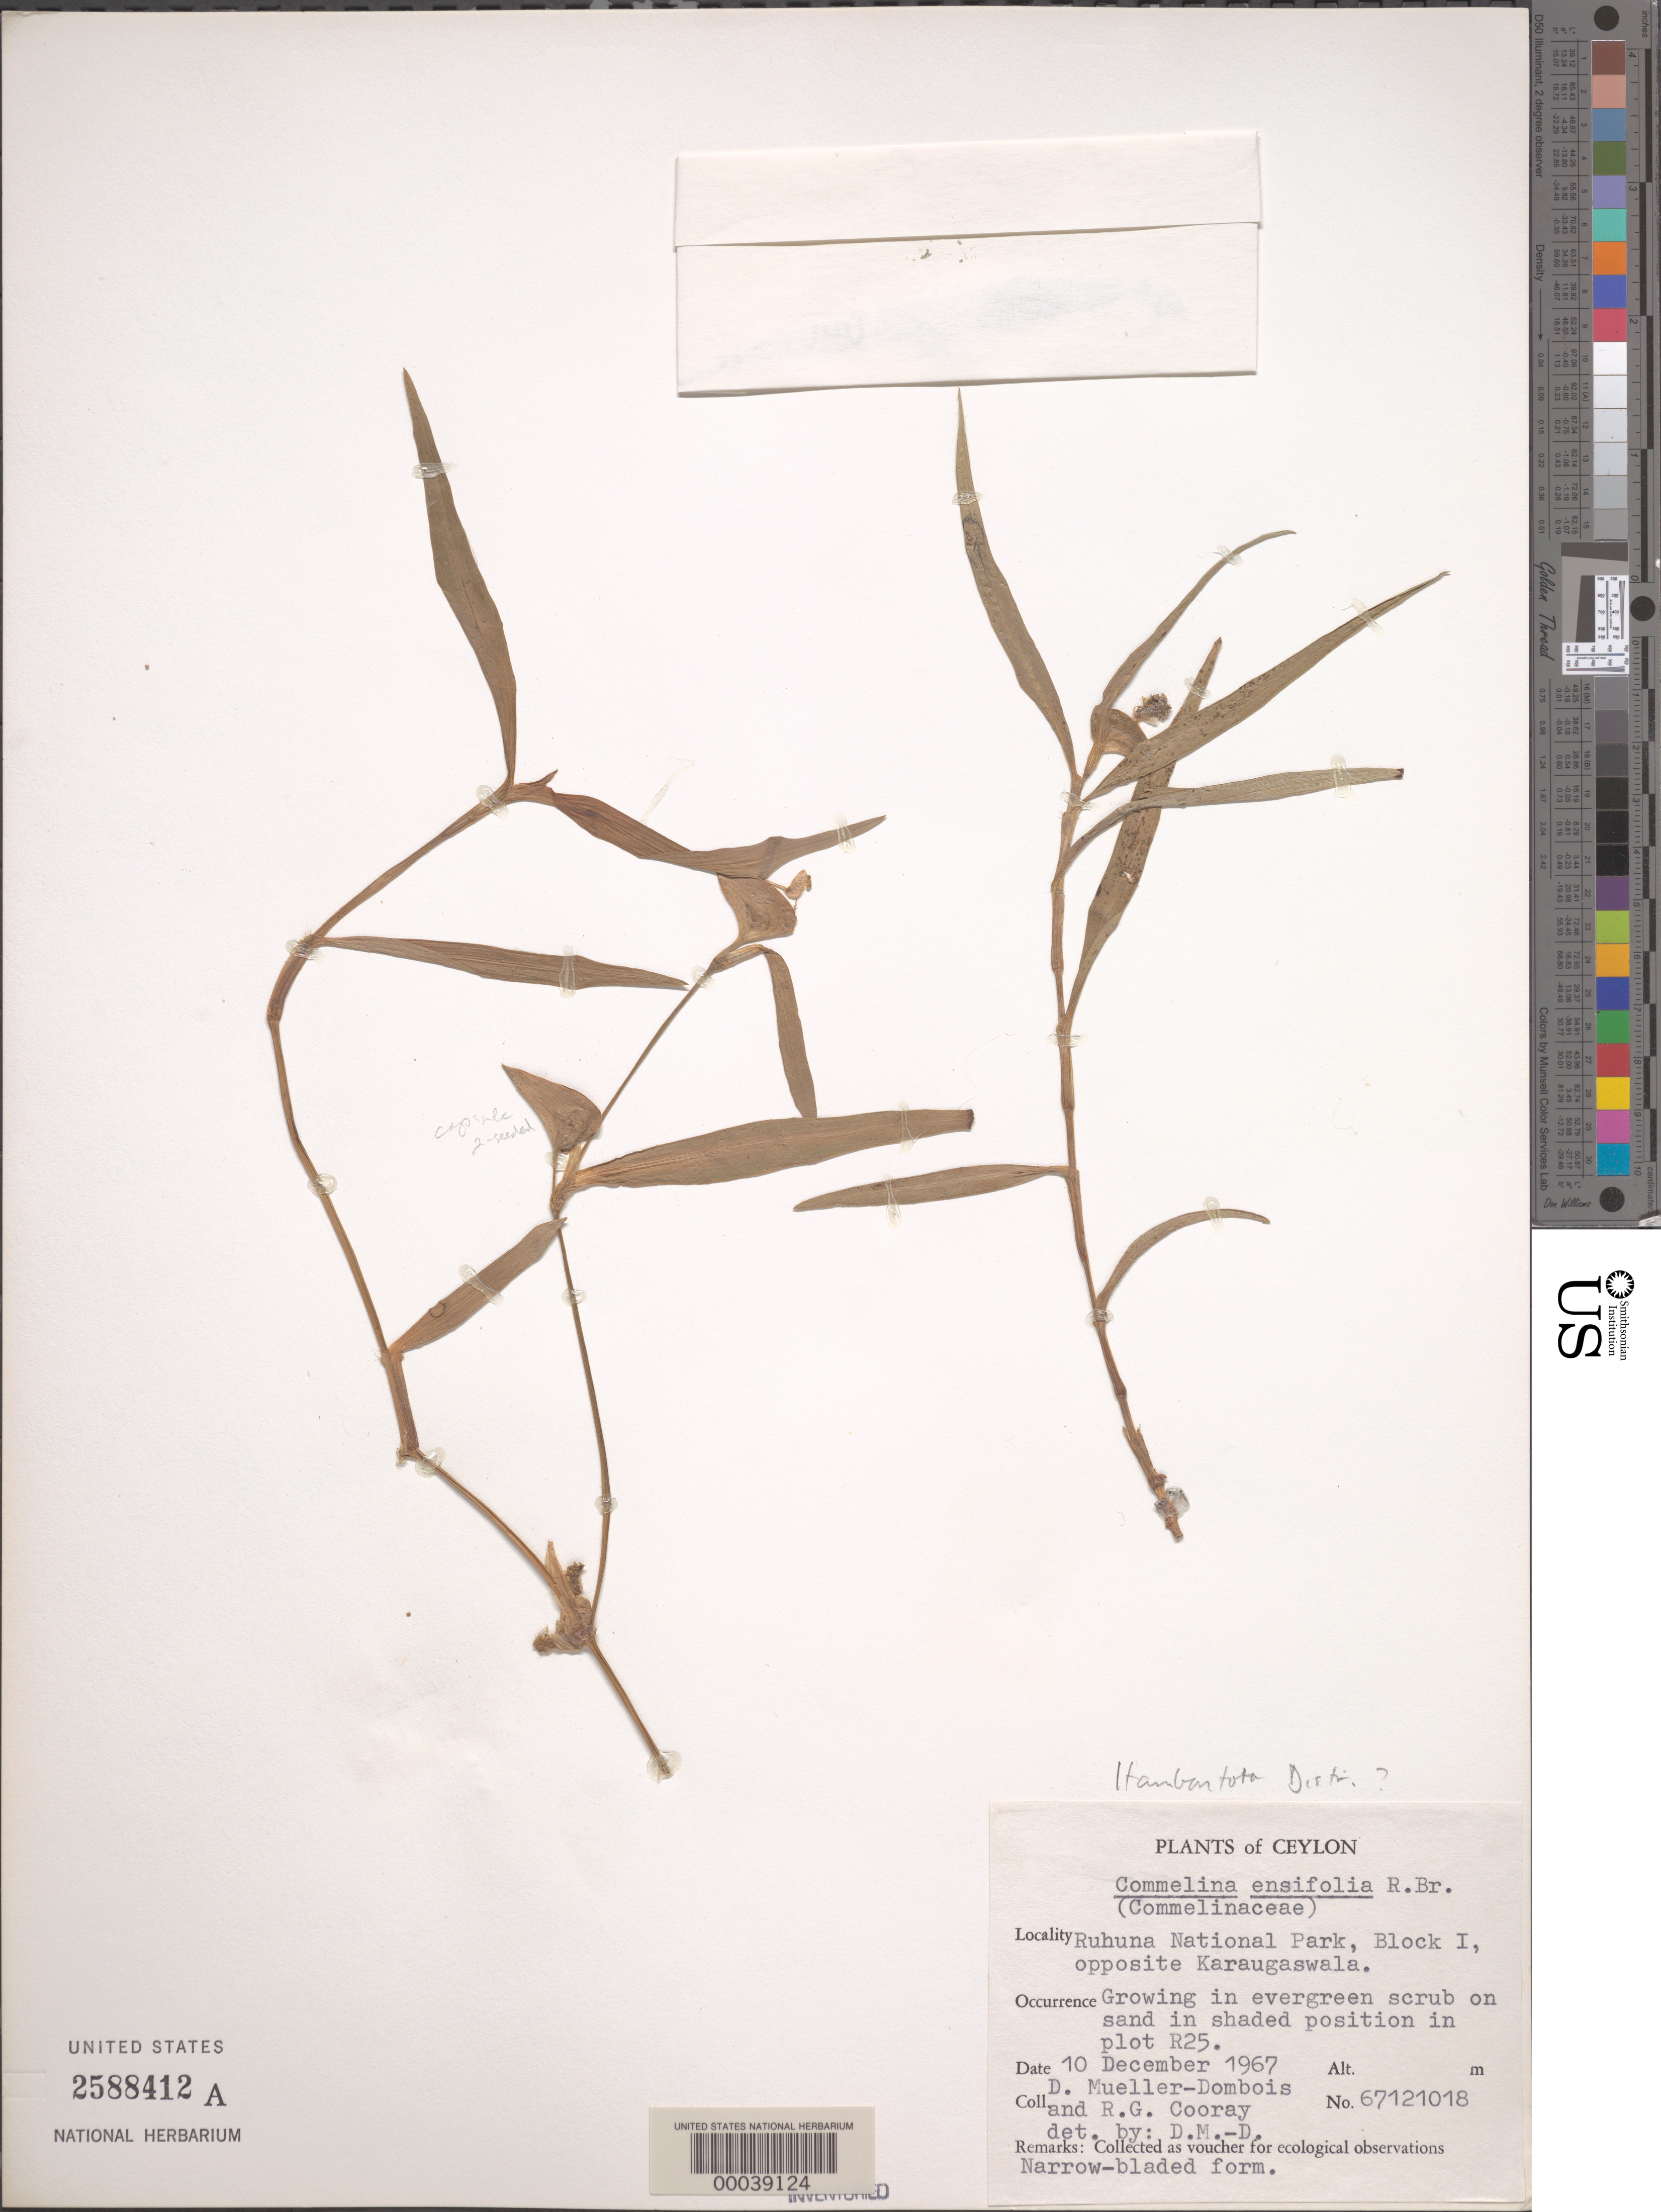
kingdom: Plantae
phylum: Tracheophyta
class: Liliopsida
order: Commelinales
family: Commelinaceae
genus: Commelina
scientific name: Commelina ensifolia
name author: R. Br.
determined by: Mueller-Dombois, D.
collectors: D. Mueller-Dombois & R. Cooray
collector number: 67121018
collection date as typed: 10 Dec 1967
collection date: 1967-12-10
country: Sri Lanka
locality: Ruhuna national park, opposite karaugaswala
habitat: Shaded sand, evergreen scrub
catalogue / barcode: US 2588412A